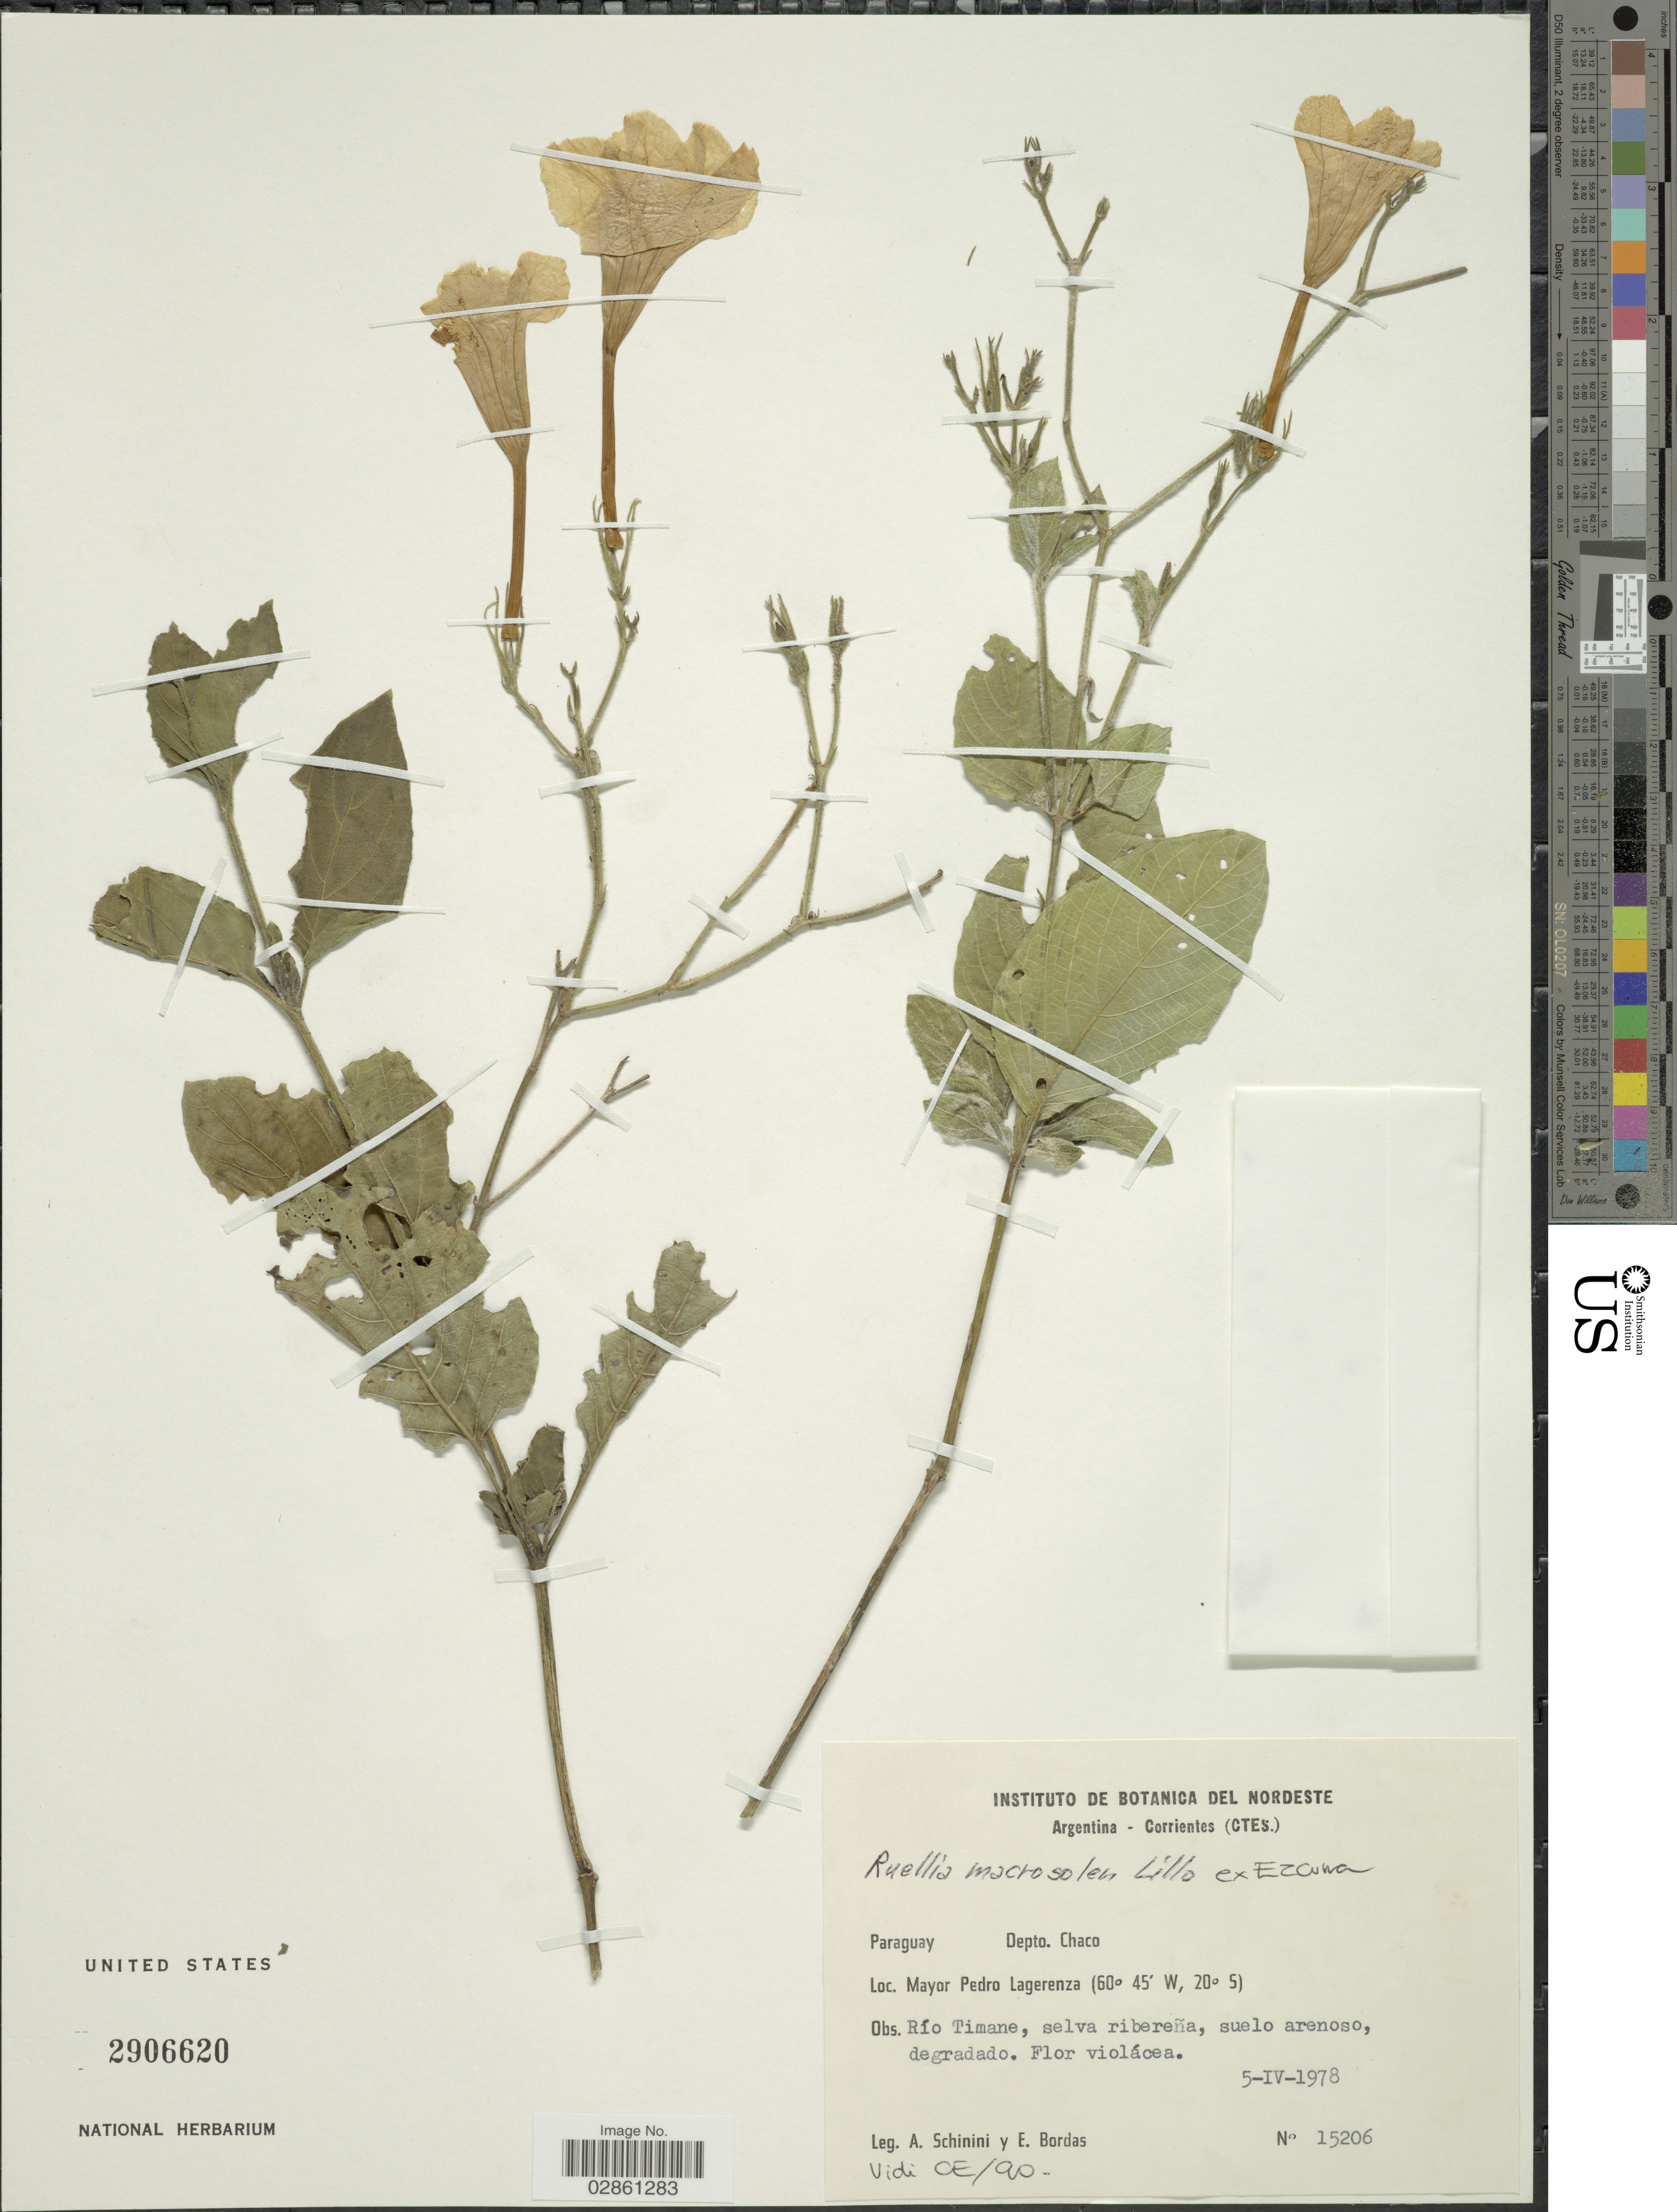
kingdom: Plantae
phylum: Tracheophyta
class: Magnoliopsida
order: Lamiales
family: Acanthaceae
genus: Ruellia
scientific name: Ruellia macrosolen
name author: Lillo ex C. Ezcurra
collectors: A. Schinini & E. Bordas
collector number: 15206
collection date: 1978-04-05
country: Paraguay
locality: Depto. Chaco, Mayor Pedro Lagerenza, Río Timane.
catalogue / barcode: US 2906620